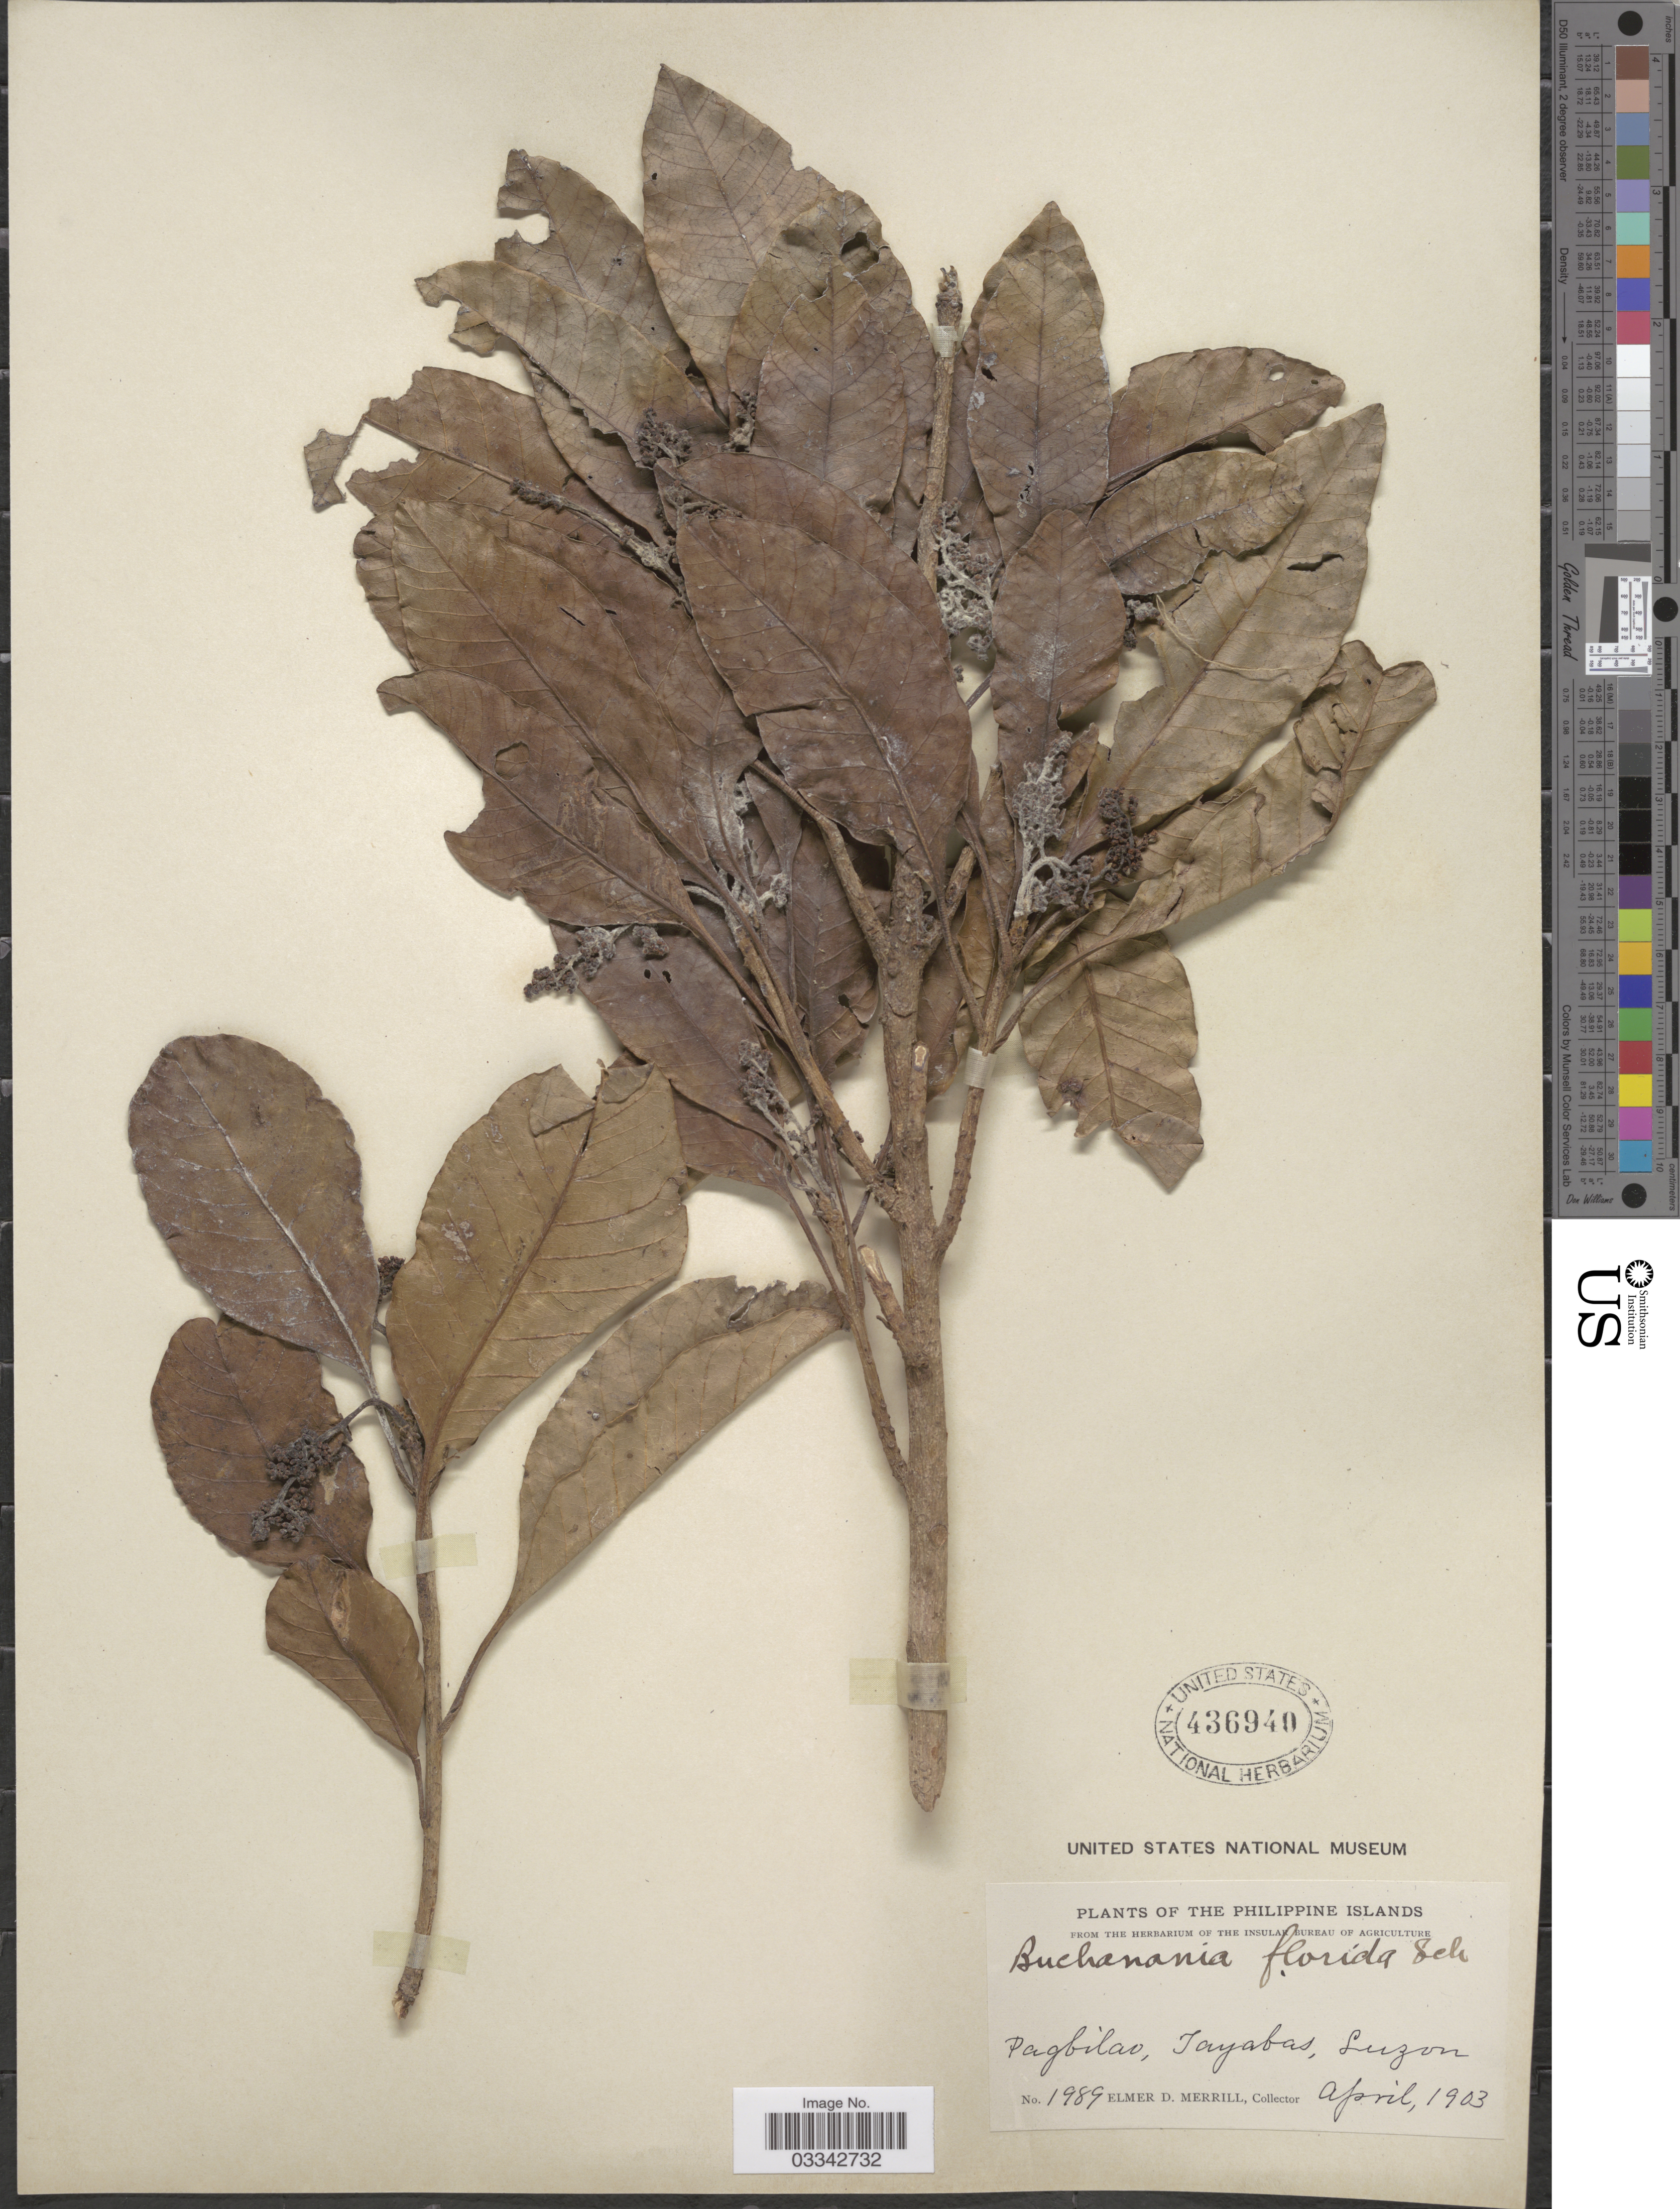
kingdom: Plantae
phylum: Tracheophyta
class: Magnoliopsida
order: Sapindales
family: Anacardiaceae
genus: Buchanania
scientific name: Buchanania arborescens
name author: (Blume) Blume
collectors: E. D. Merrill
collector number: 1989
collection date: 1903-04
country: Philippines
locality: The Philippine Islands. Pagbilao, Tayabaas, Luzon.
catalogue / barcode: US 436940